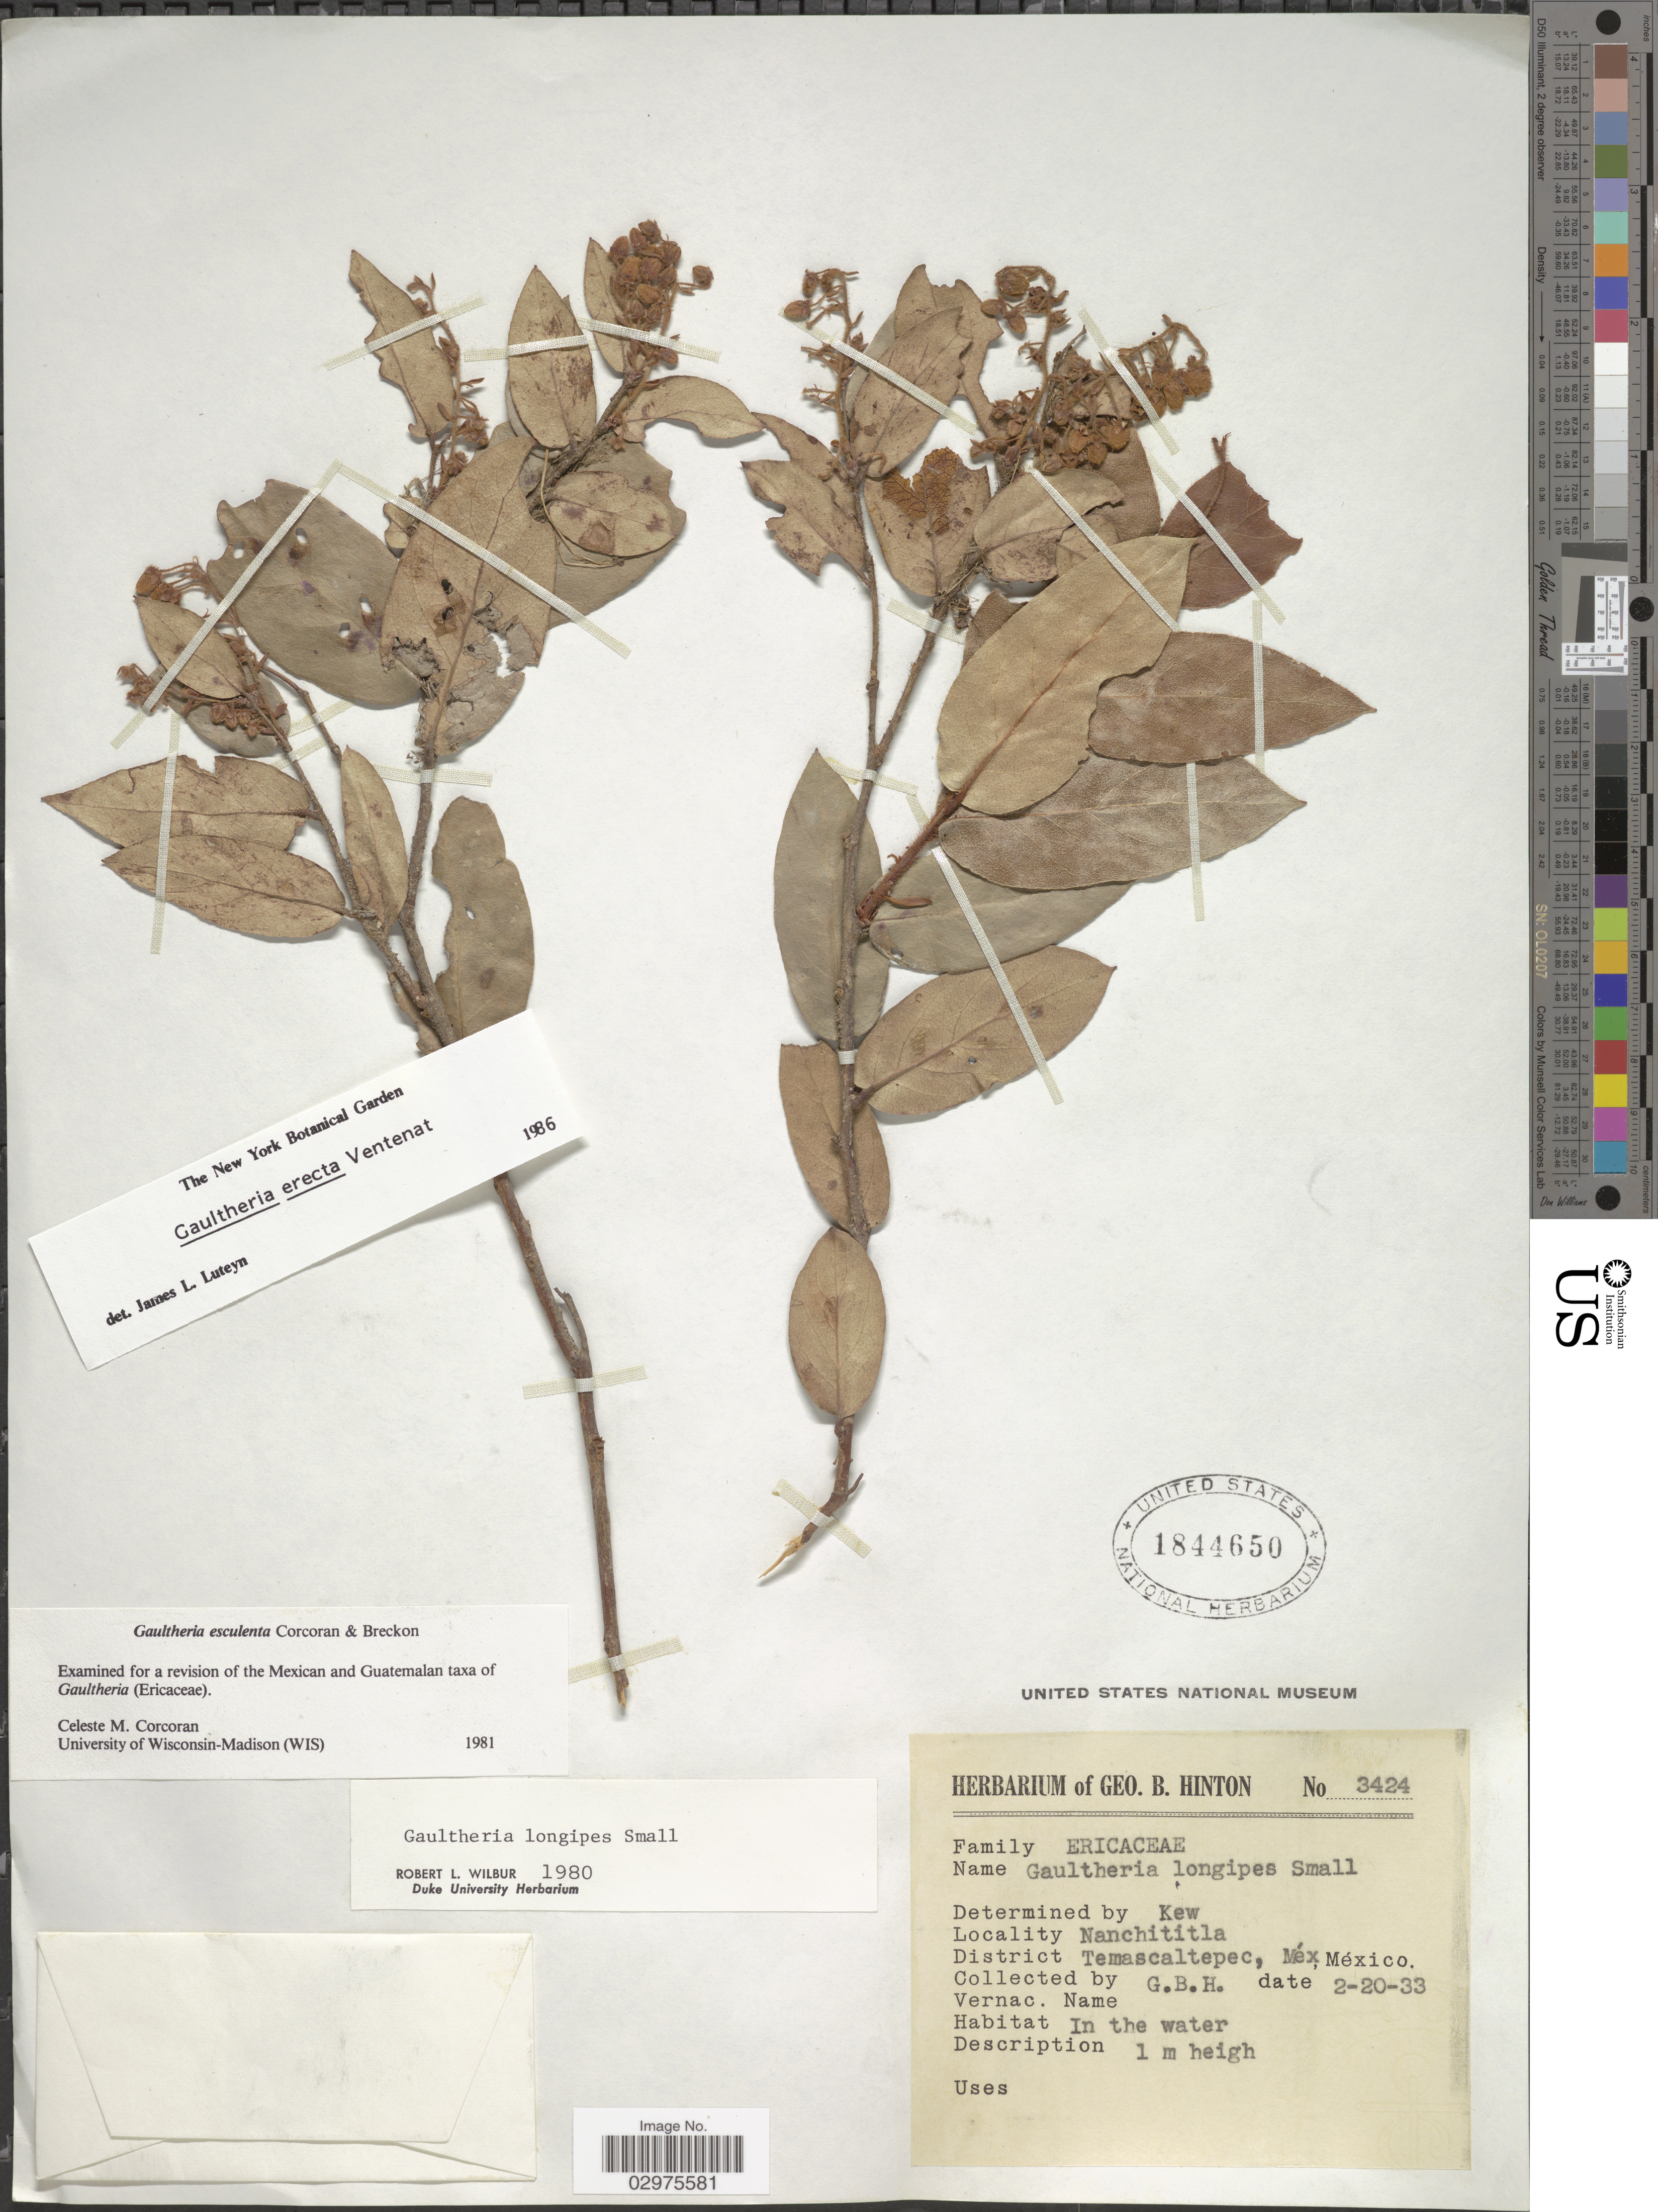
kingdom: Plantae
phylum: Tracheophyta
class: Magnoliopsida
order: Ericales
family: Ericaceae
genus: Gaultheria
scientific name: Gaultheria erecta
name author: Vent.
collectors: G. B. Hinton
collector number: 3424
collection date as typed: Transcribed d/m/y: 20/2/33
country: Mexico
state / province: México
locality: Nanchititla. District Temascaltepec.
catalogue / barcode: US 1844650